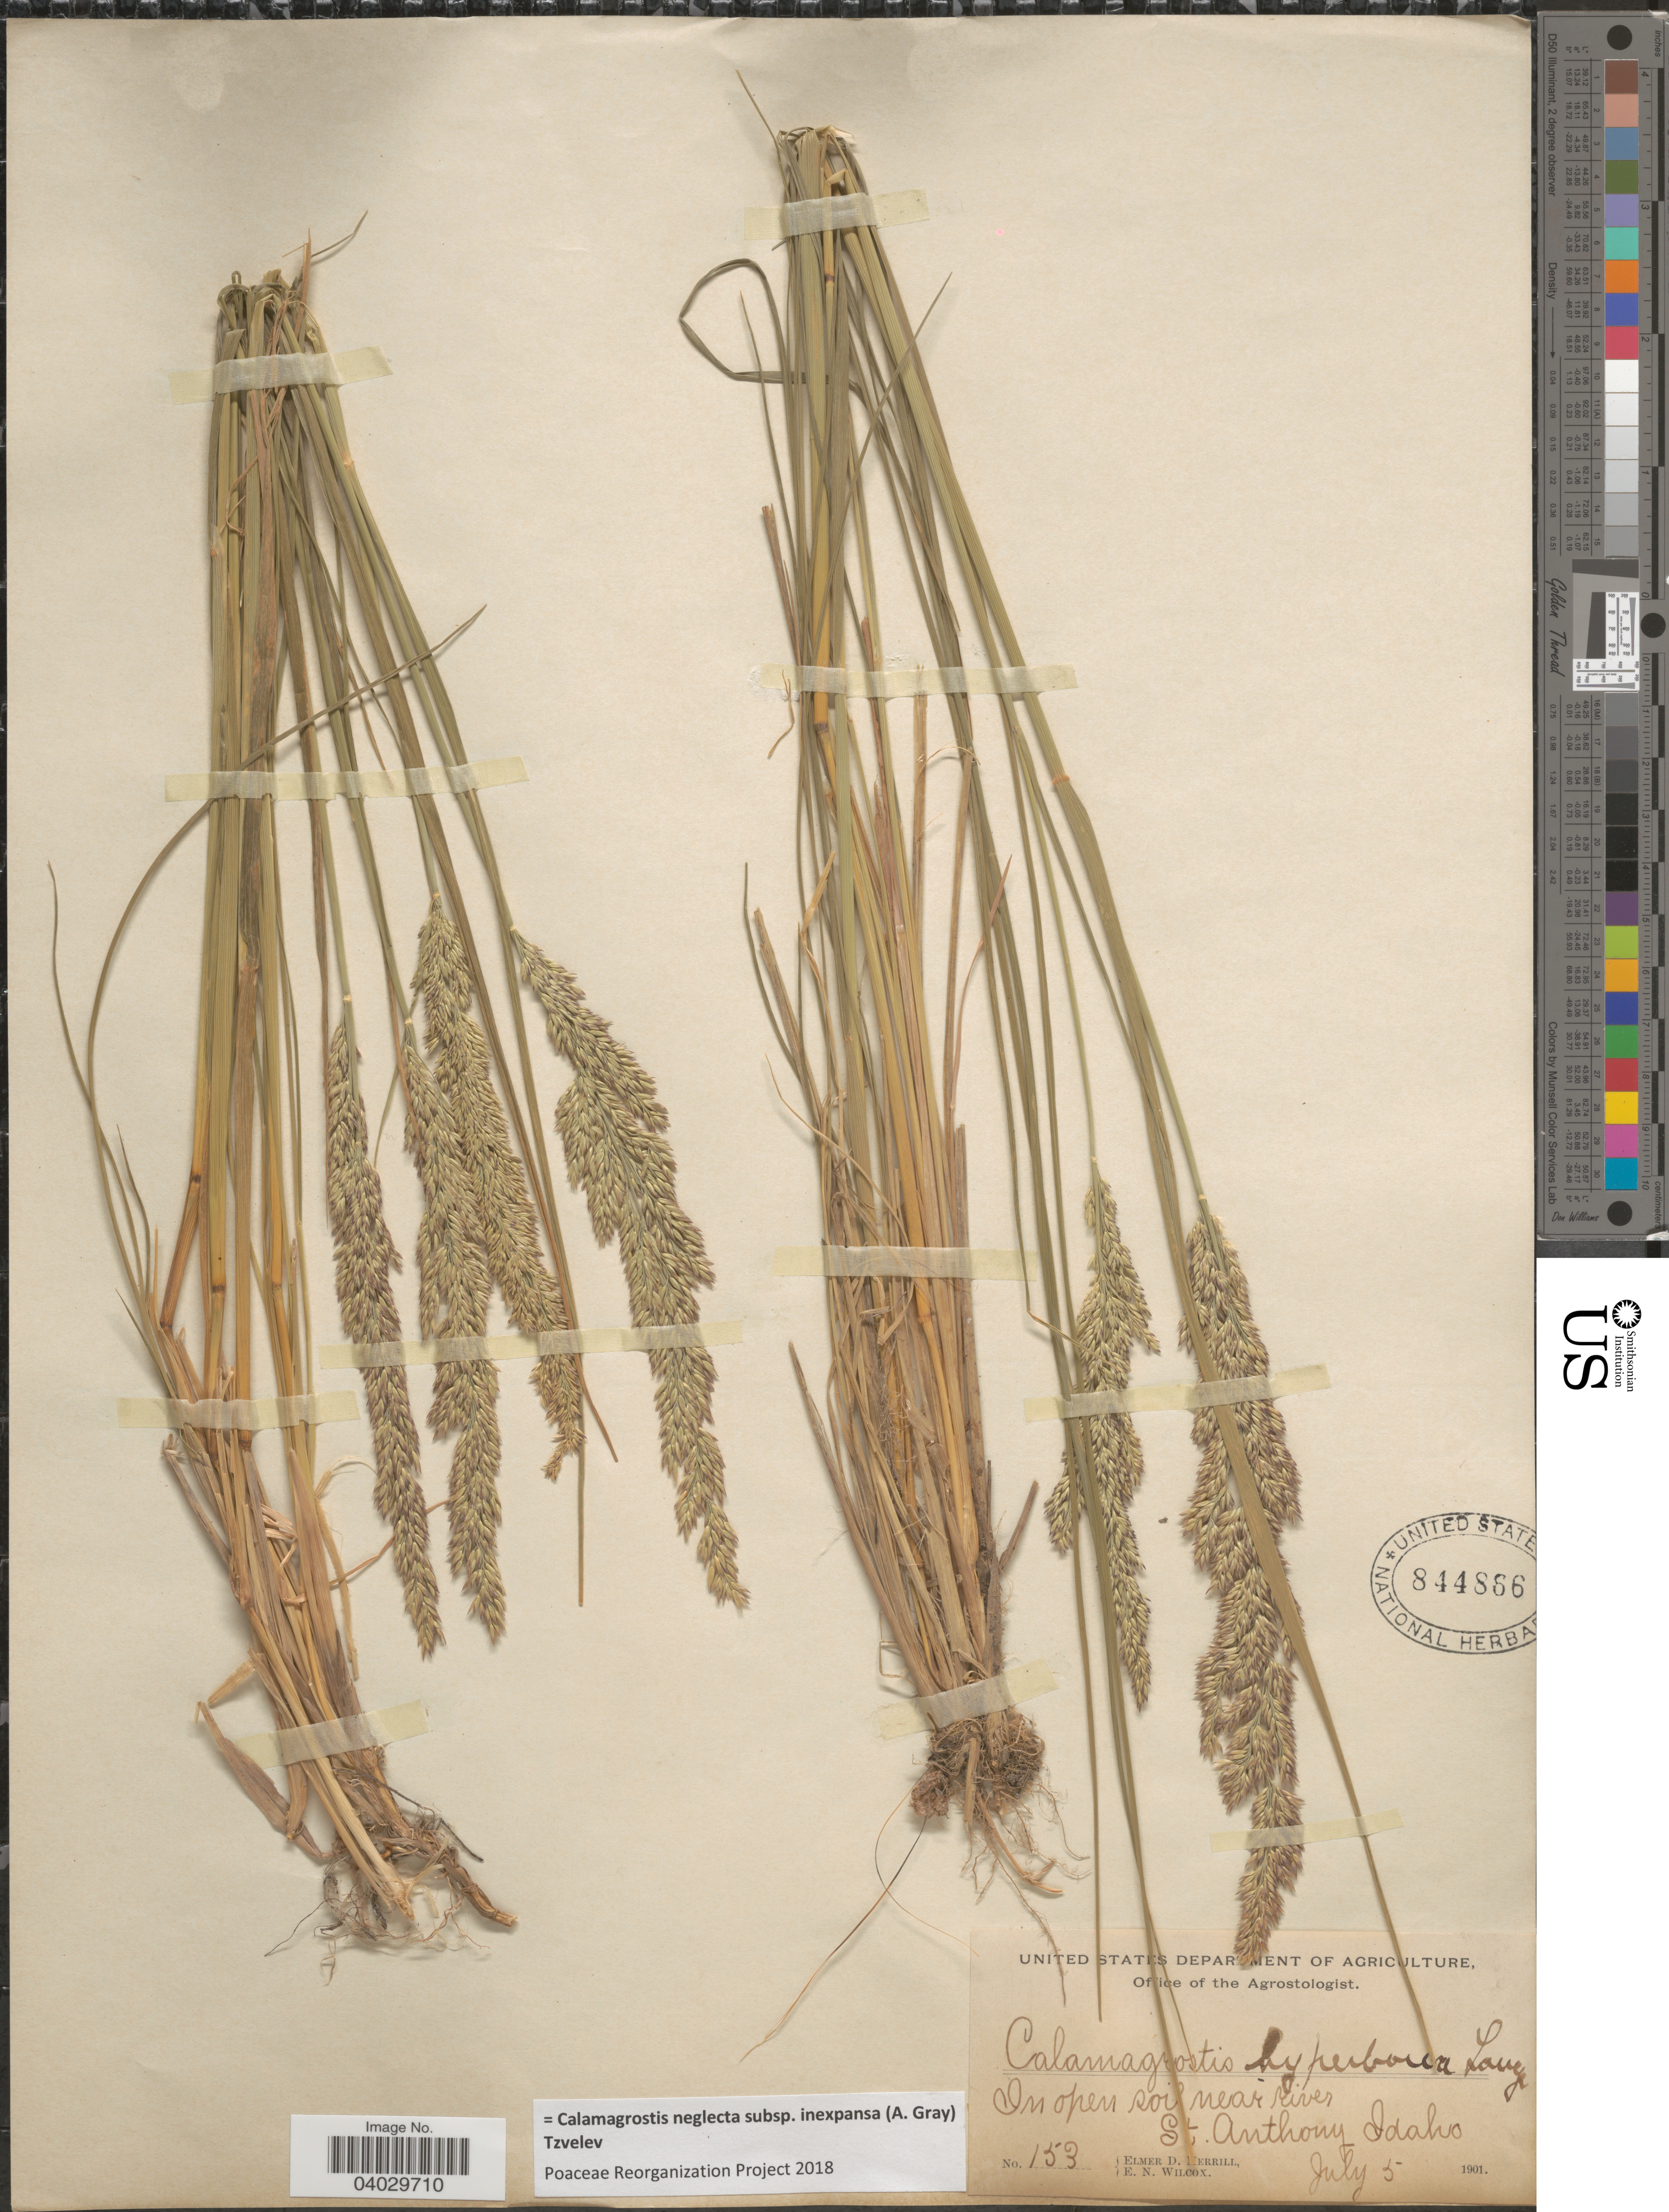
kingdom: Plantae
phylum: Tracheophyta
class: Liliopsida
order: Poales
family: Poaceae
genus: Calamagrostis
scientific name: Calamagrostis neglecta subsp. inexpansa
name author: (A. Gray) Tzvelev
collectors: E. D. Merrill & E. Wilcox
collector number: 153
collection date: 1901-07-05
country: United States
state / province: Idaho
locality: In open soil near river St. Anthony.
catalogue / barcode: US 844866